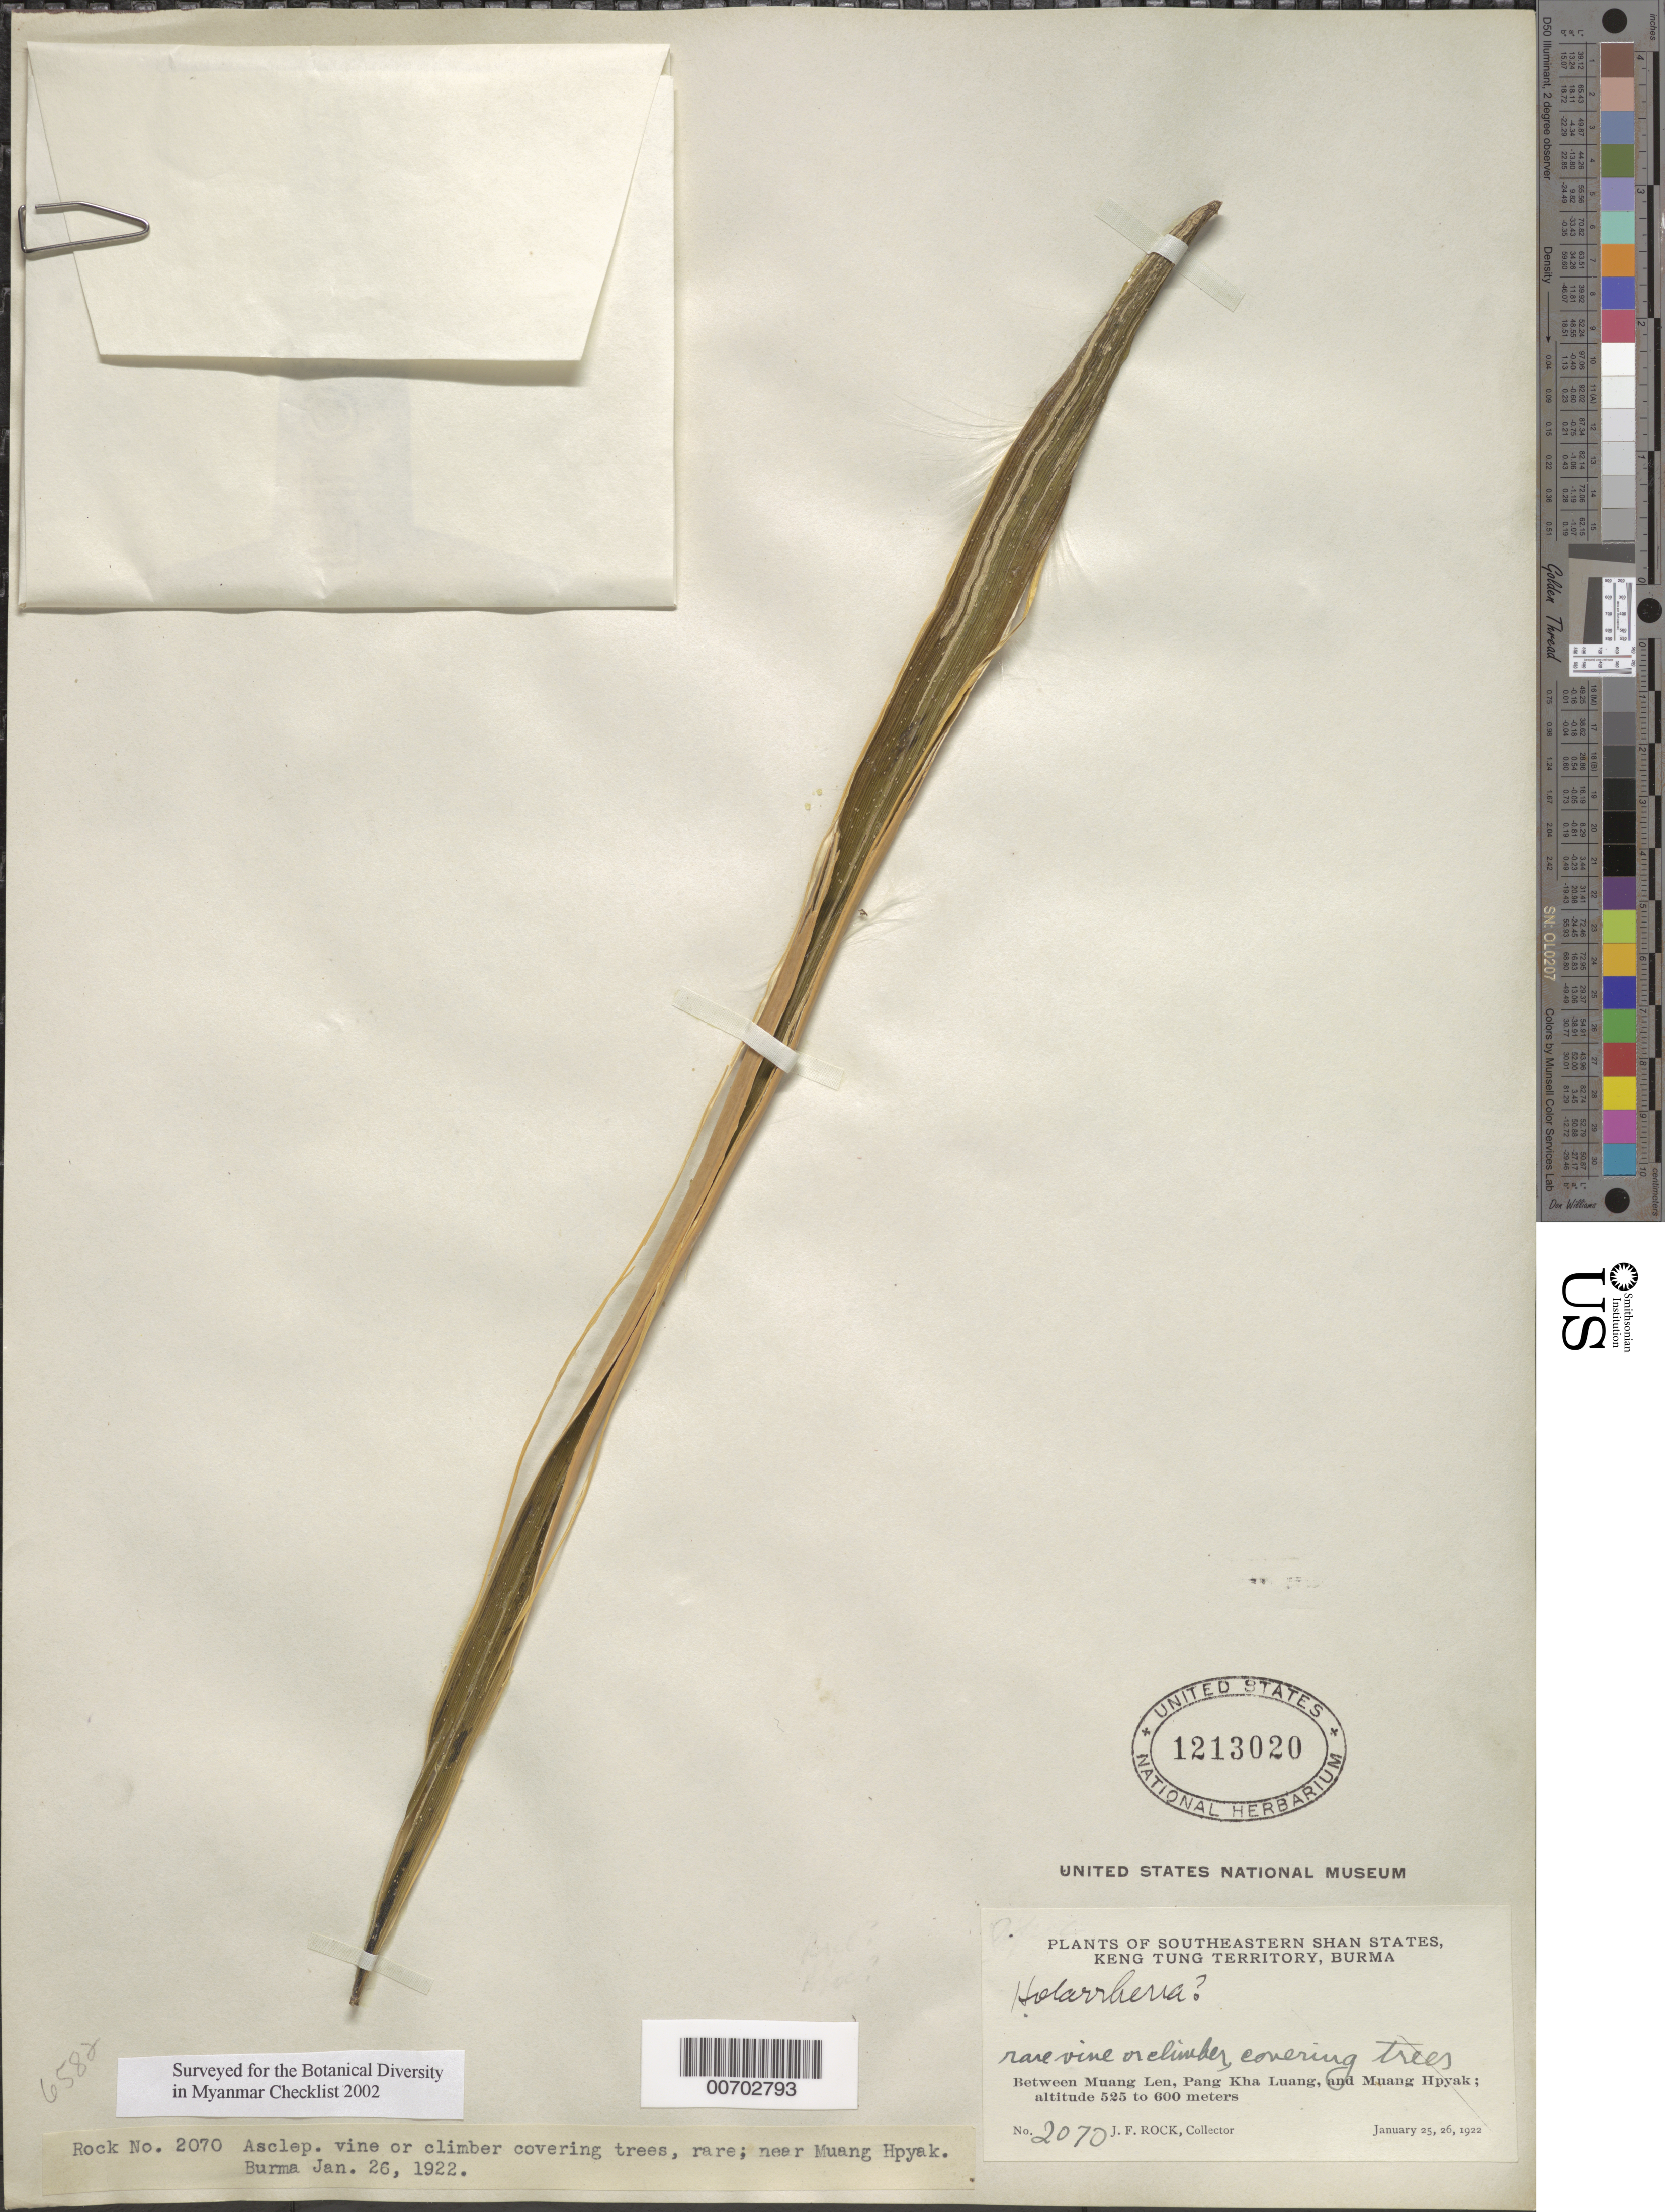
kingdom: Plantae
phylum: Tracheophyta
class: Magnoliopsida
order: Gentianales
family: Apocynaceae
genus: Holarrhena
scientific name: Holarrhena sp.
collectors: J. F. Rock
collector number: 2070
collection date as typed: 25 Jan 1922 to 26 Jan 1922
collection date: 1922-01-25/1922-01-26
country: Myanmar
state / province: Shan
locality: Southeastern Shan States, Keng Tung Terr., betw. Muang Len, Pang Kha Luang and Muang Hpyak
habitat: On trees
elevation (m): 525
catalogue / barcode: US 1213020